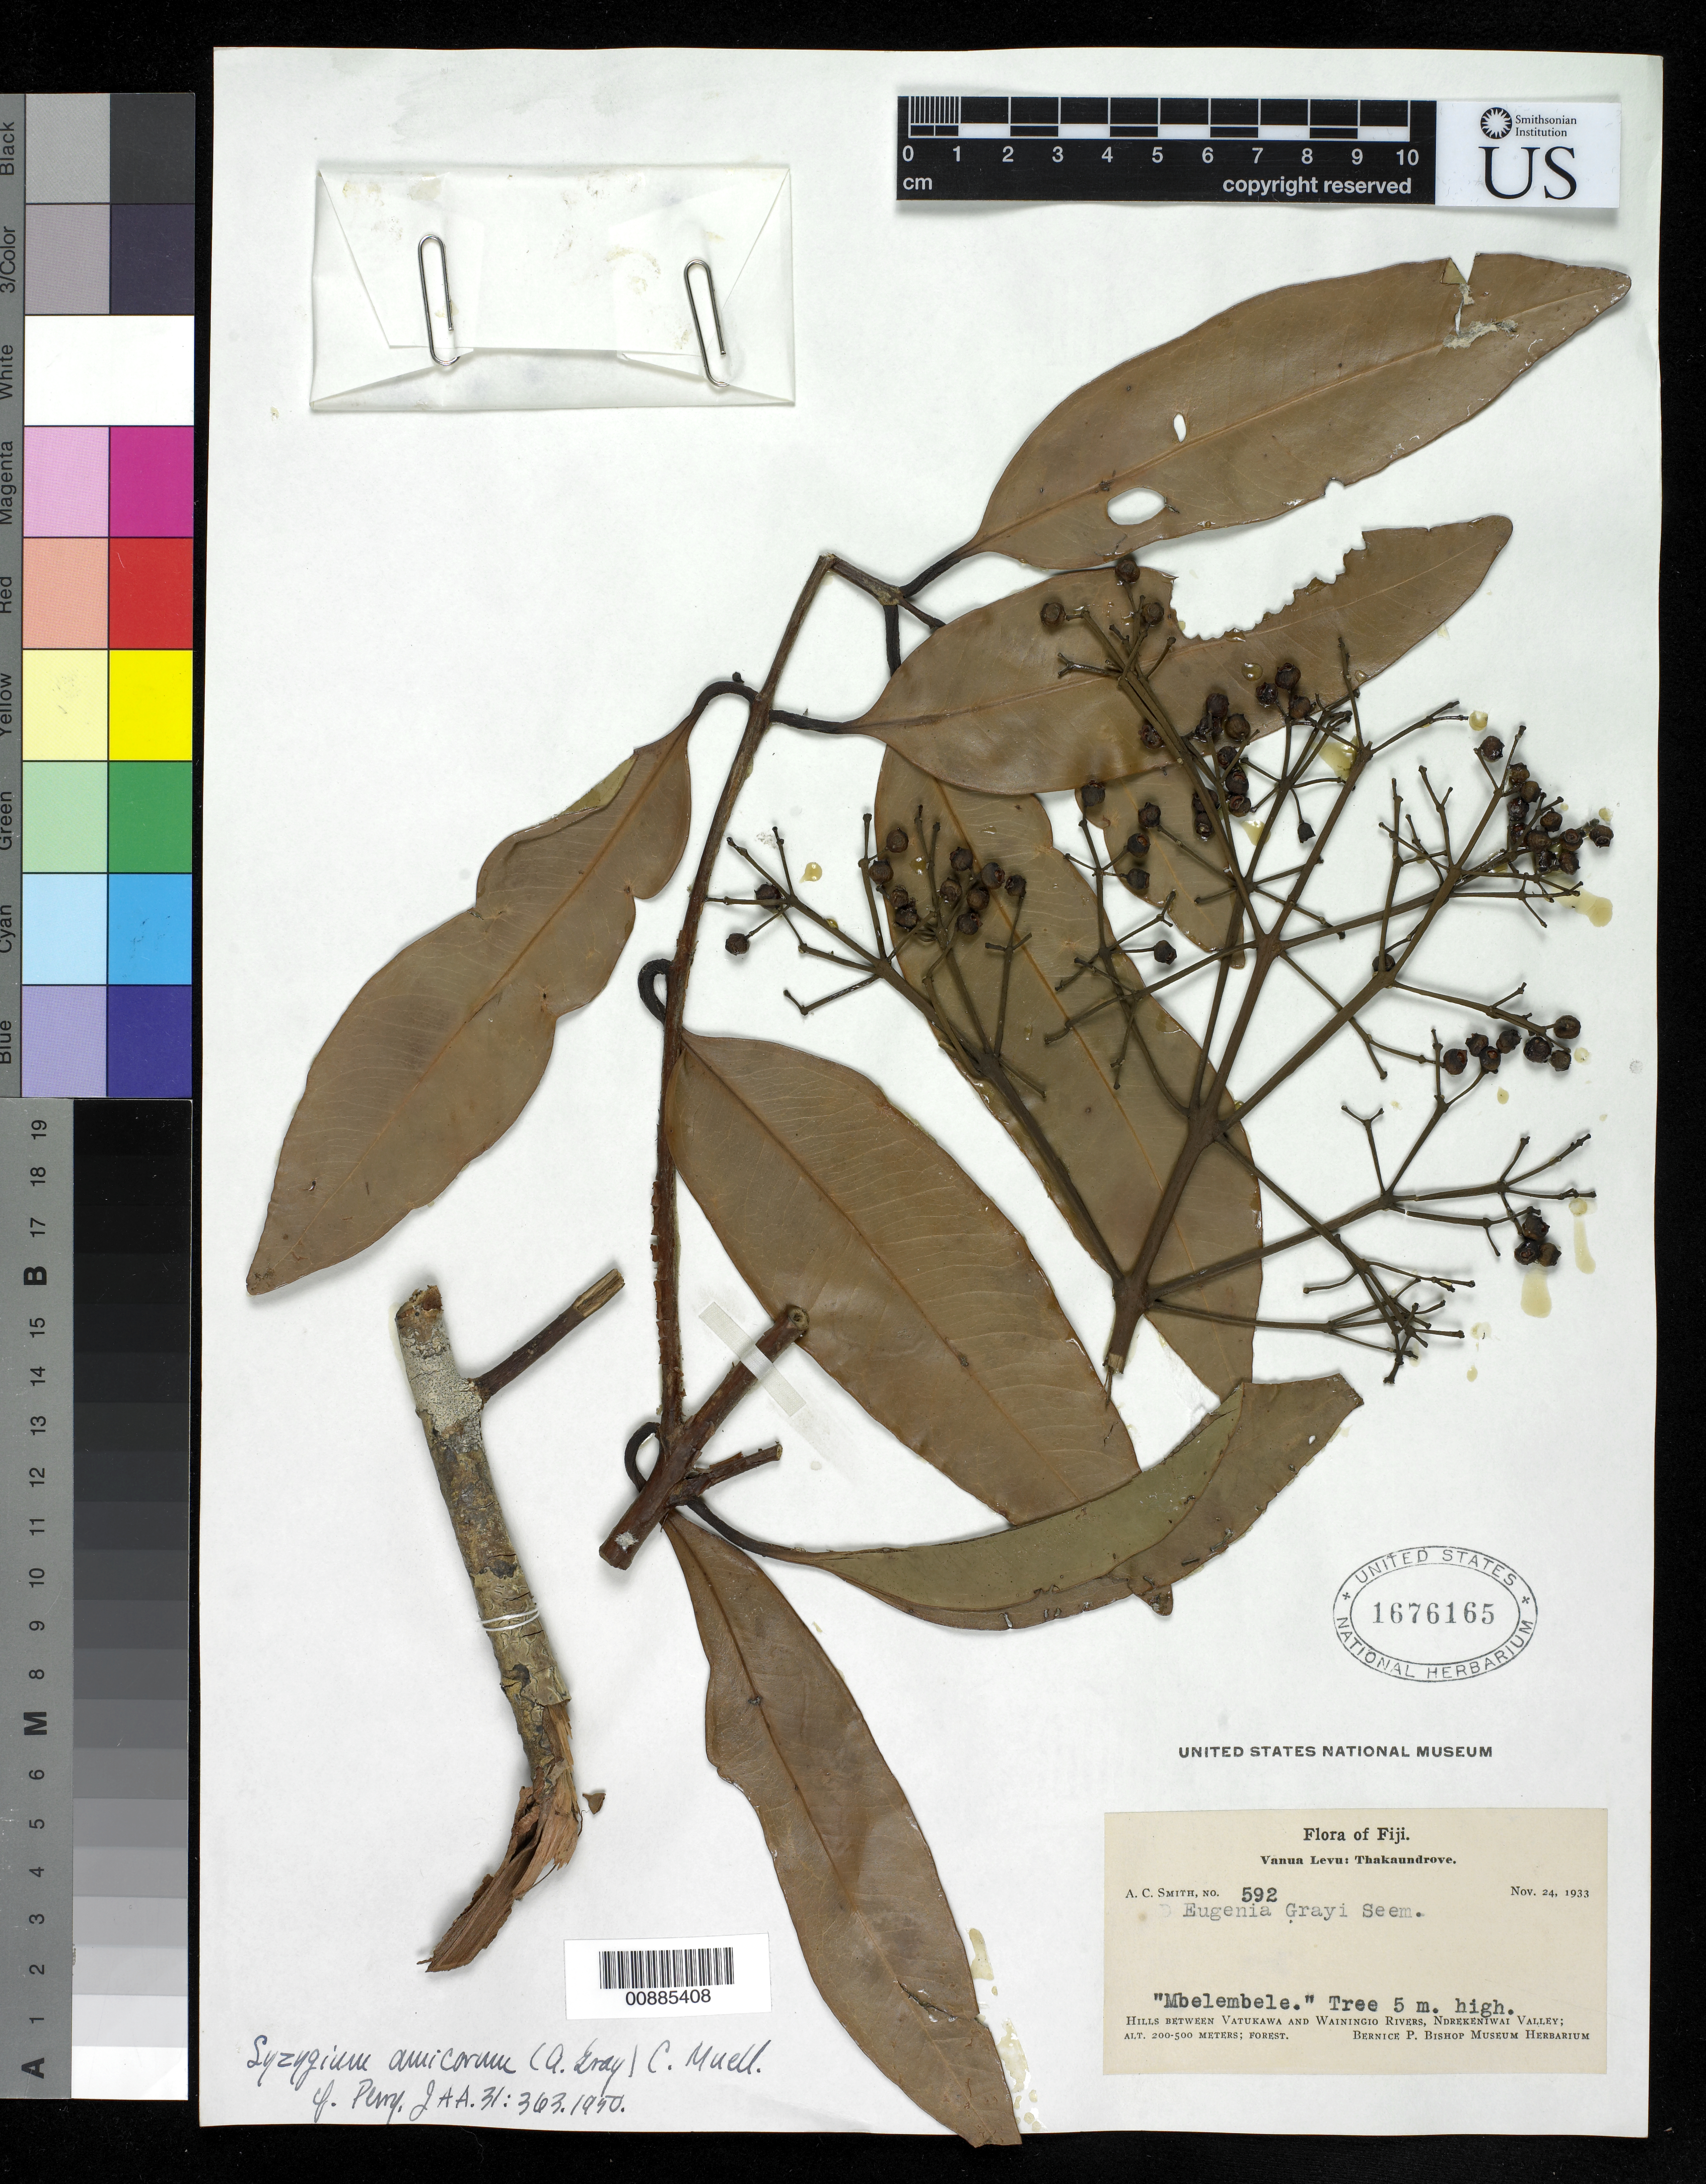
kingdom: Plantae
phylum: Tracheophyta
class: Magnoliopsida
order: Myrtales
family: Myrtaceae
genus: Syzygium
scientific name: Syzygium amicorum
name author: (A. Gray) K. Müller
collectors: C. A. Smith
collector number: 592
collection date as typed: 24 Nov 1933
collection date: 1933-11-24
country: Fiji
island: Vanua Levu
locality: Hills between Vatukawa and Wainingio Rivers, Ndrekeniwai Valley.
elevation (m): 200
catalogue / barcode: US 1676165